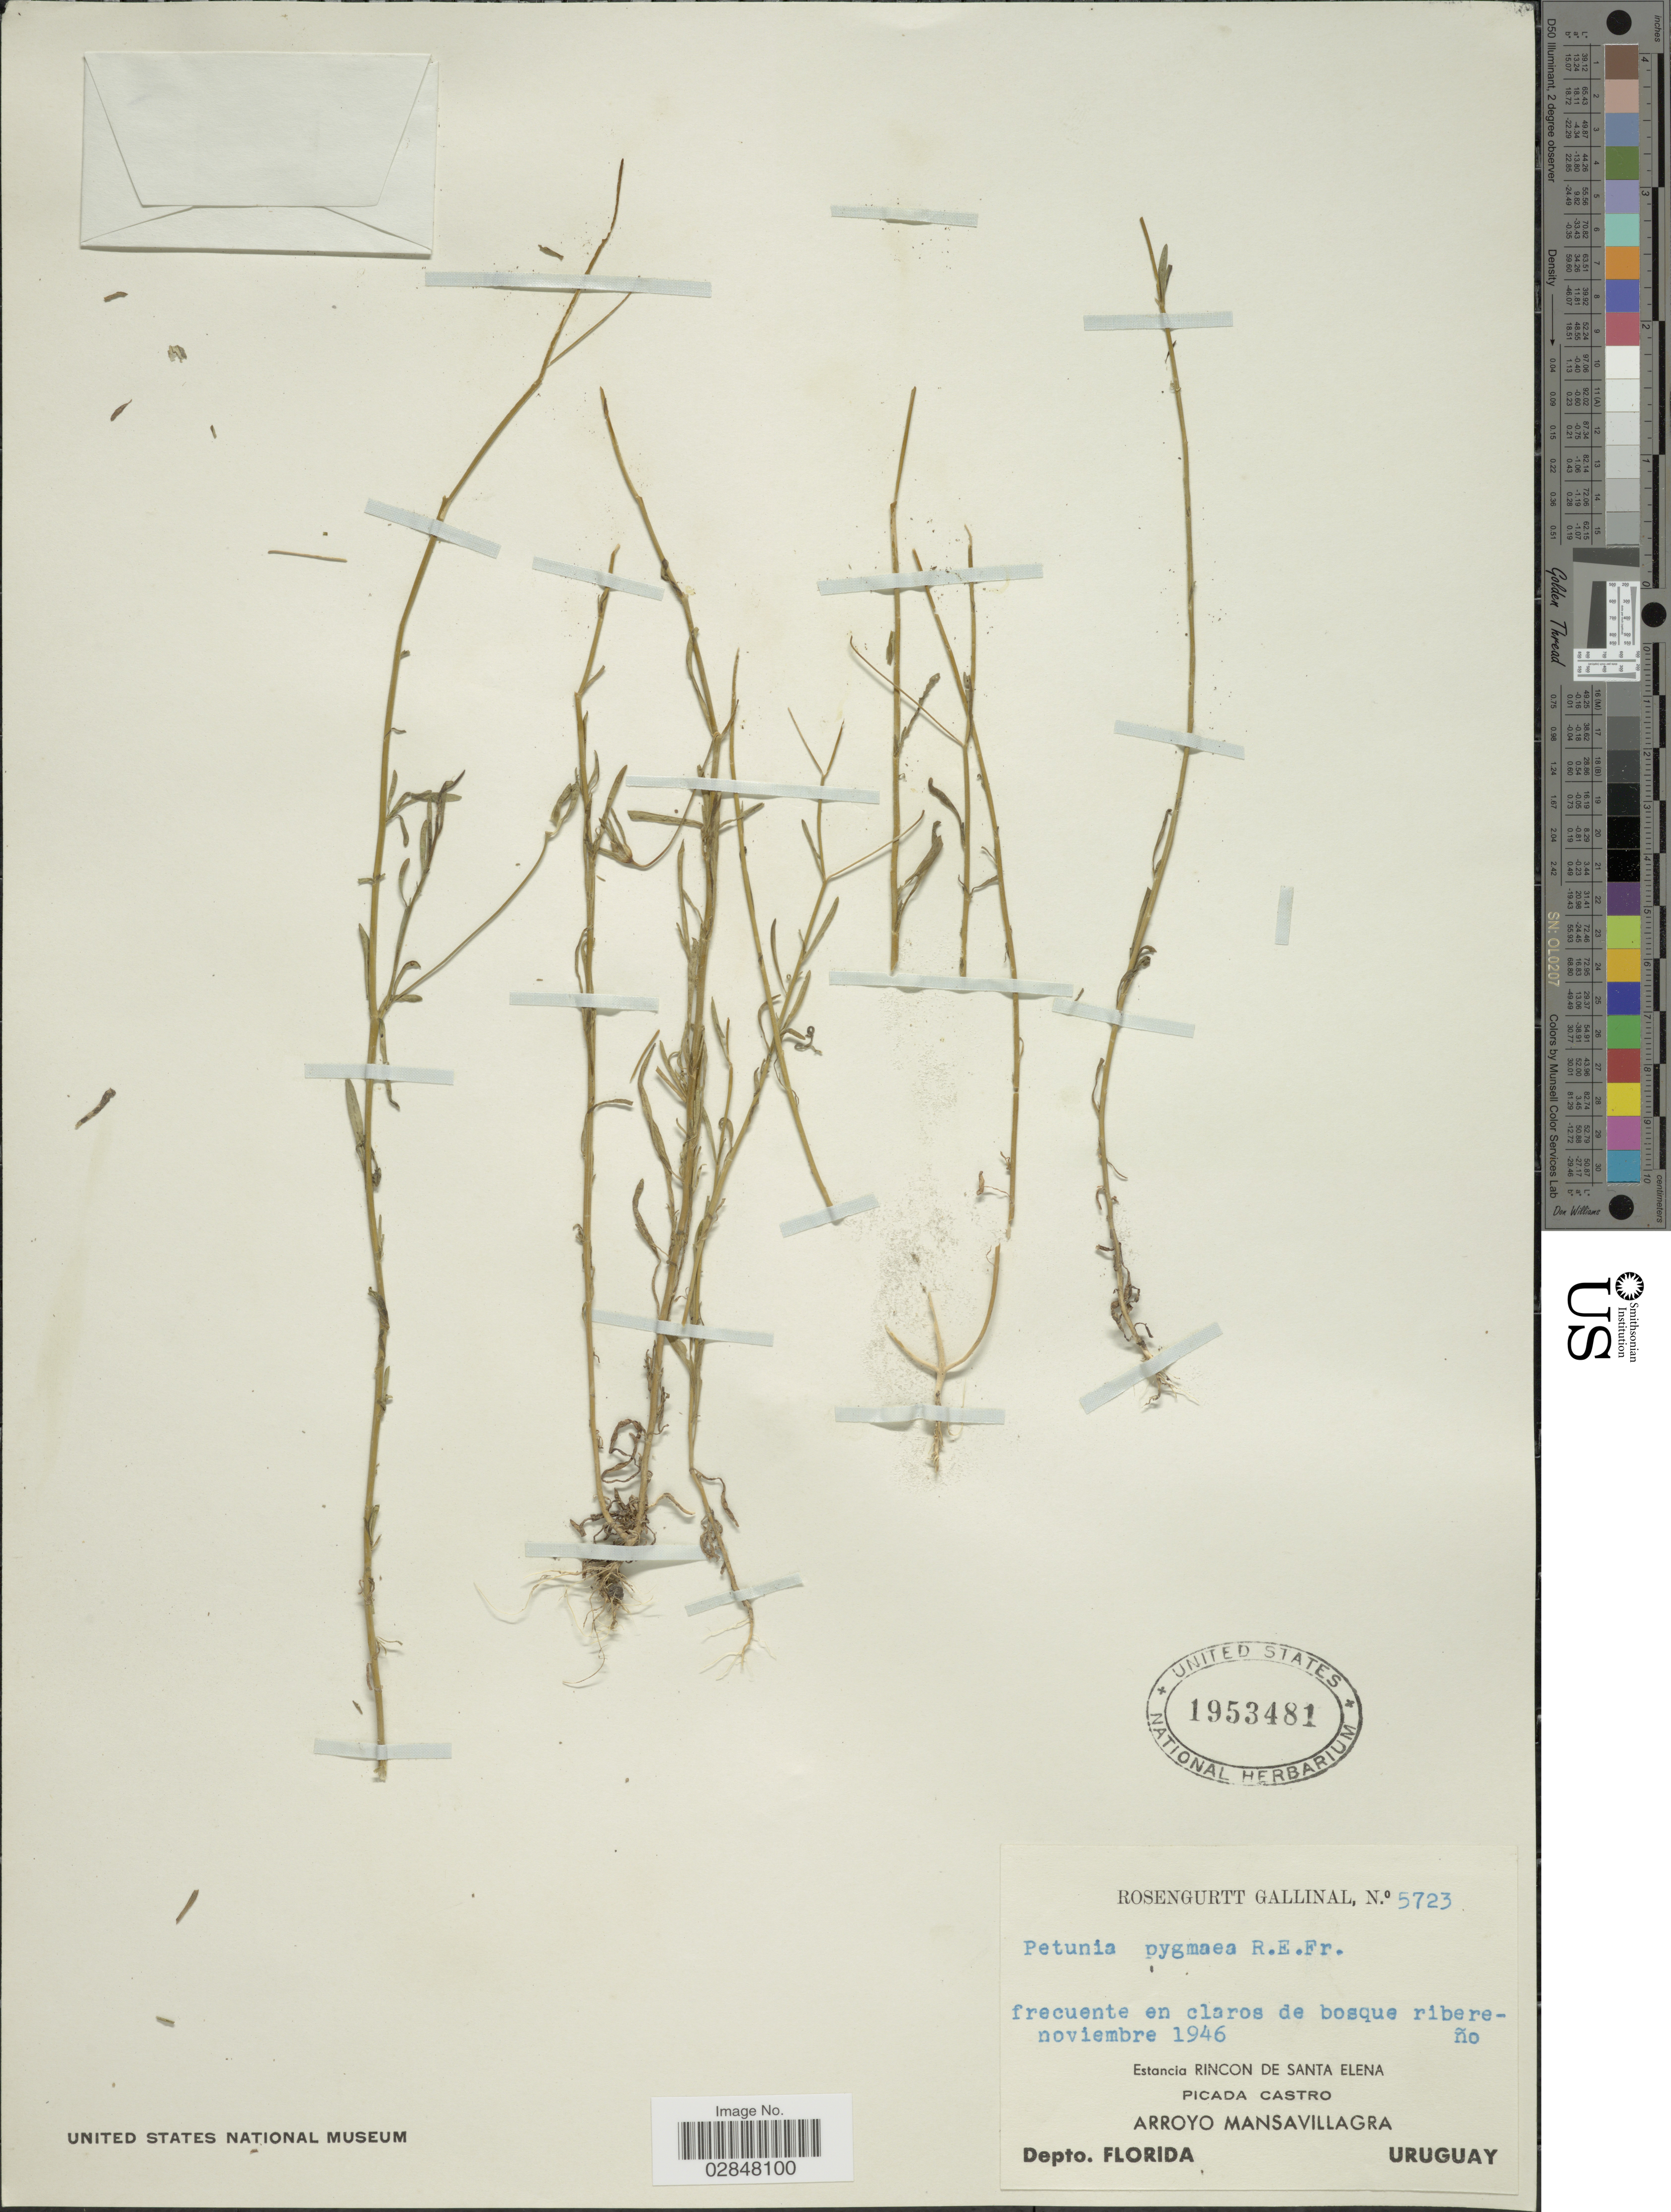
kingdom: Plantae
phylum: Tracheophyta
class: Magnoliopsida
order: Solanales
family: Solanaceae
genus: Petunia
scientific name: Petunia pygmaea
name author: R.E. Fr.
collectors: R. Gallinal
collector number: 5723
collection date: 1946-11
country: Uruguay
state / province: Florida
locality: Estancia Rincon de Santa Elena, Picada Castro, Arroyo Mansavillagra, Depto. Florida.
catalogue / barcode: US 1953481